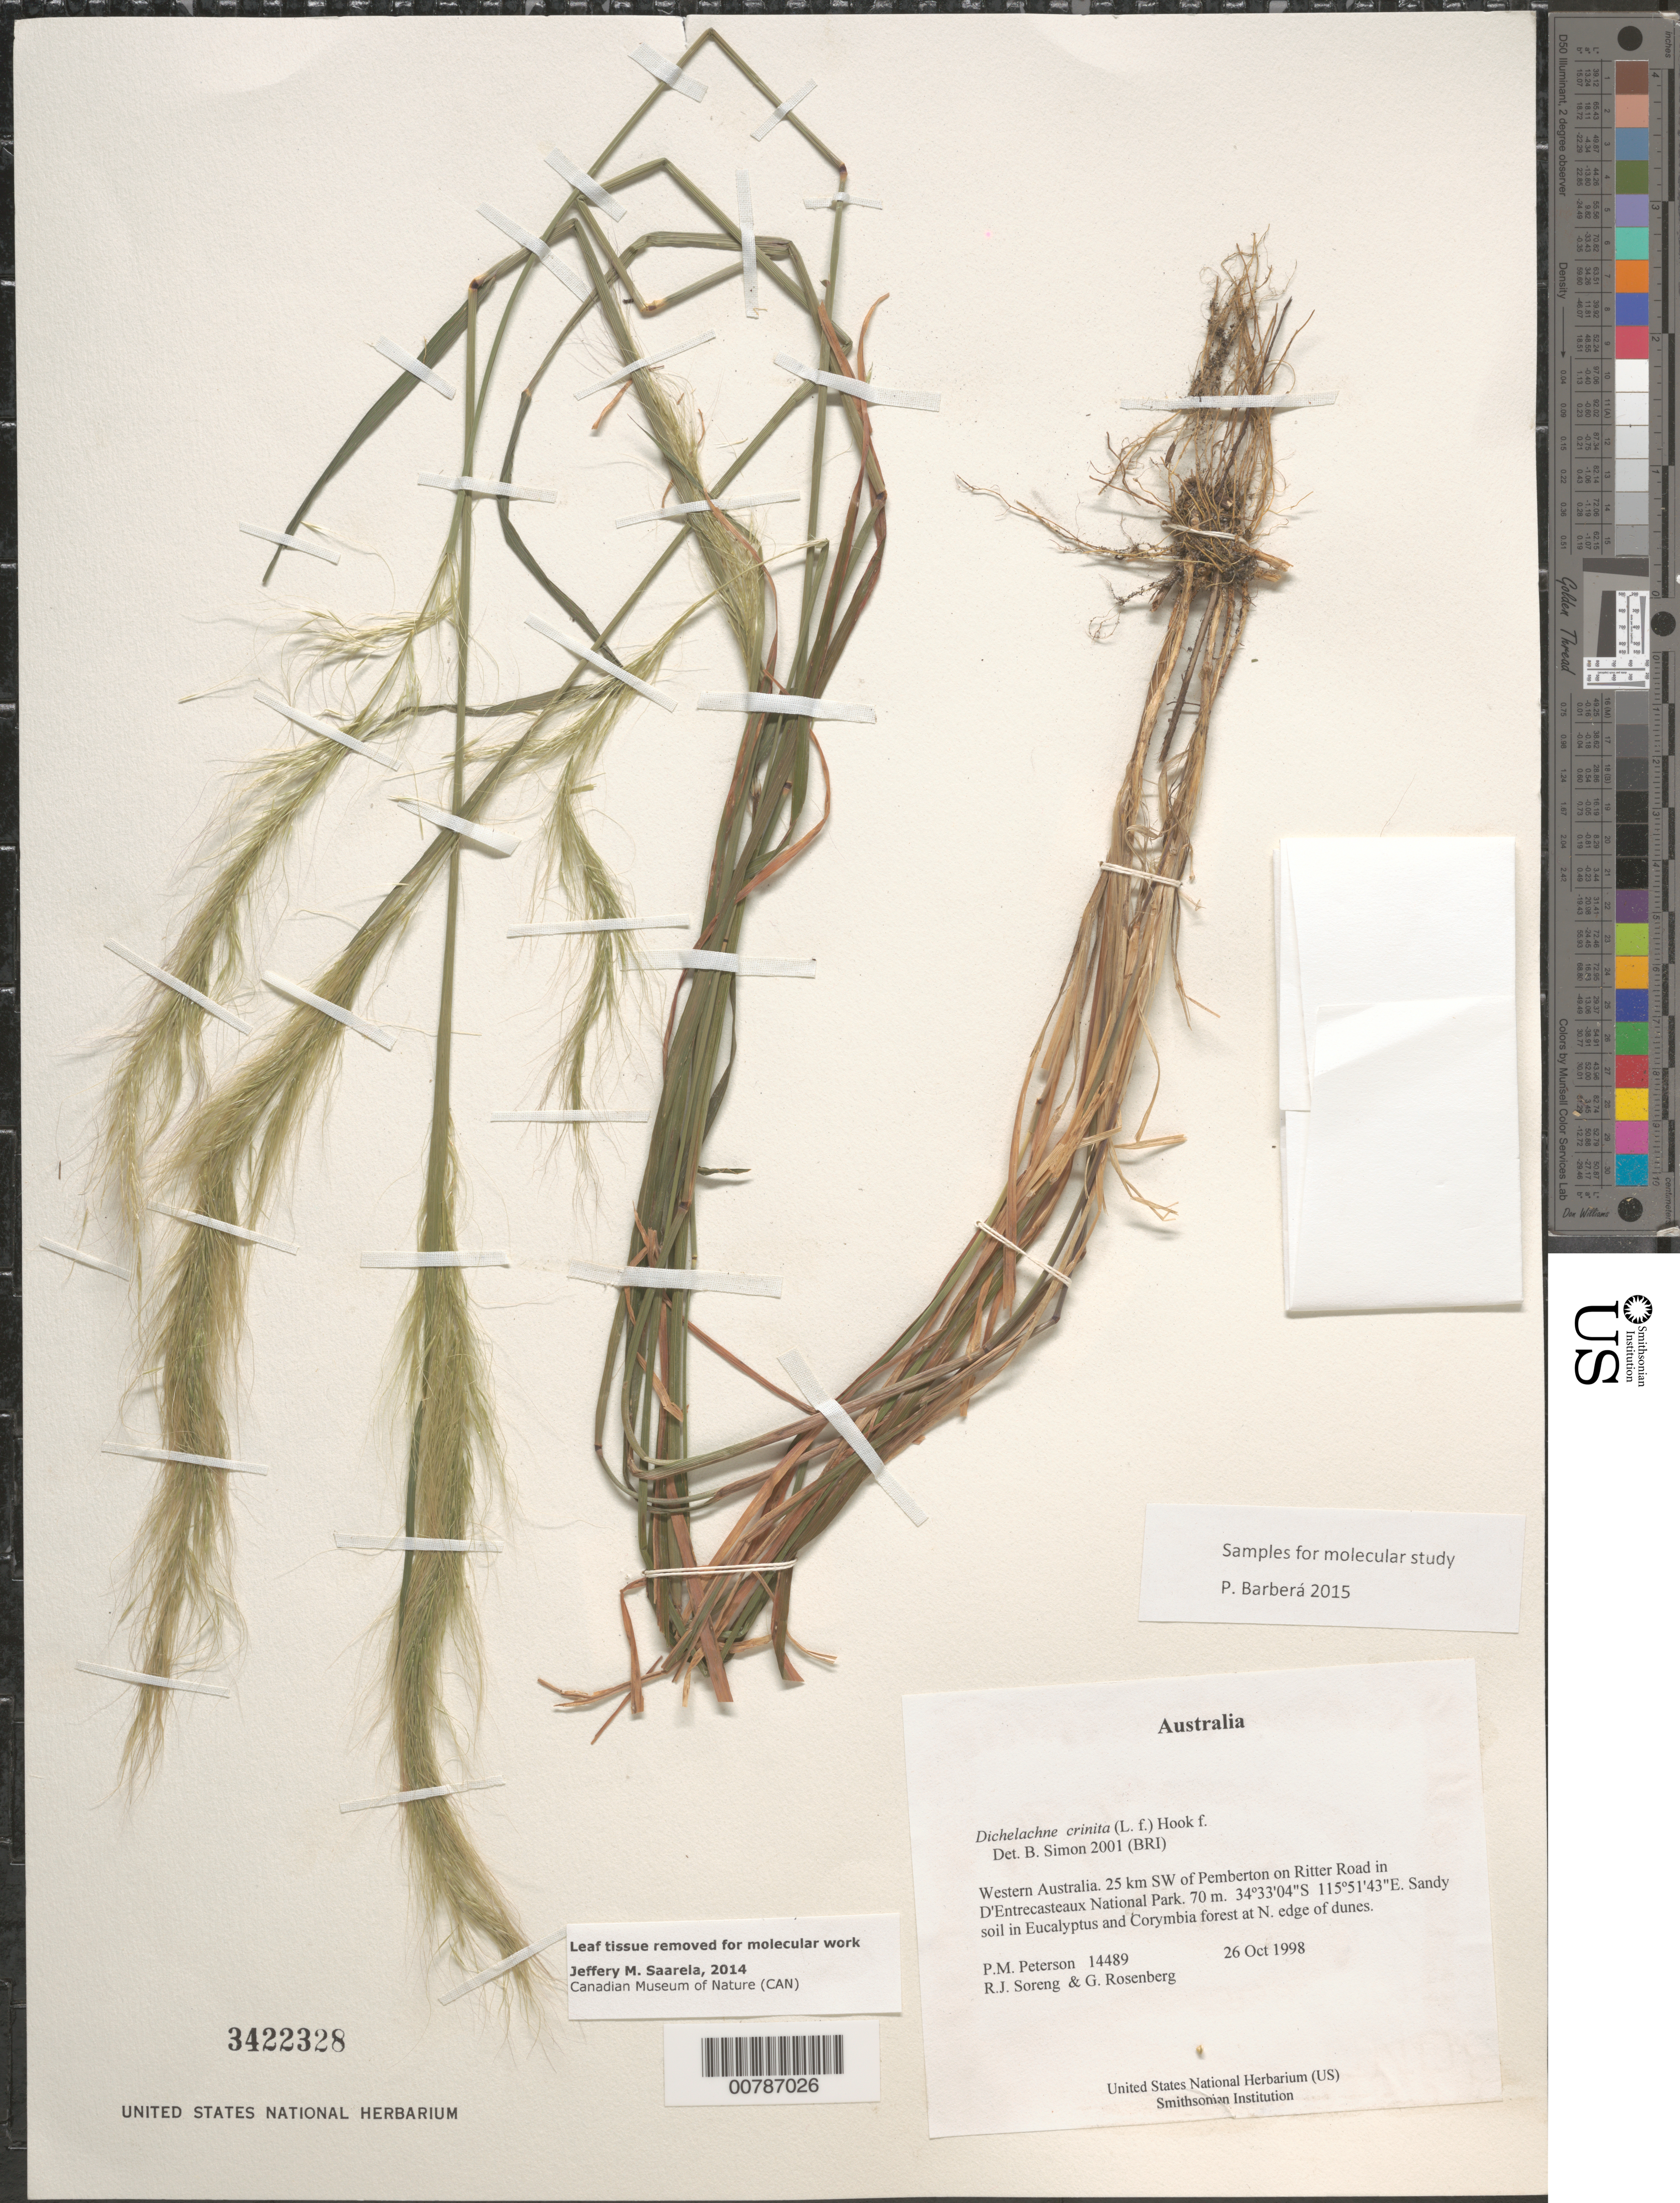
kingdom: Plantae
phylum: Tracheophyta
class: Liliopsida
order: Poales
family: Poaceae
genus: Dichelachne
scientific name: Dichelachne crinita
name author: Hook. f.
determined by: Simon, B.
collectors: P. M. Peterson, R. J. Soreng & G. Rosenberg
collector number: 14489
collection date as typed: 26 Oct 1998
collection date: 1998-10-26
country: Australia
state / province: Western Australia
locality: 25 km SW of Pemberton on Ritter Road in D'Entrecasteaux National Park.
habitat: Sandy soil in Eucalyptus and Corymbia forest at N. edge of dunes.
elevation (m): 70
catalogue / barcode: US 3422328